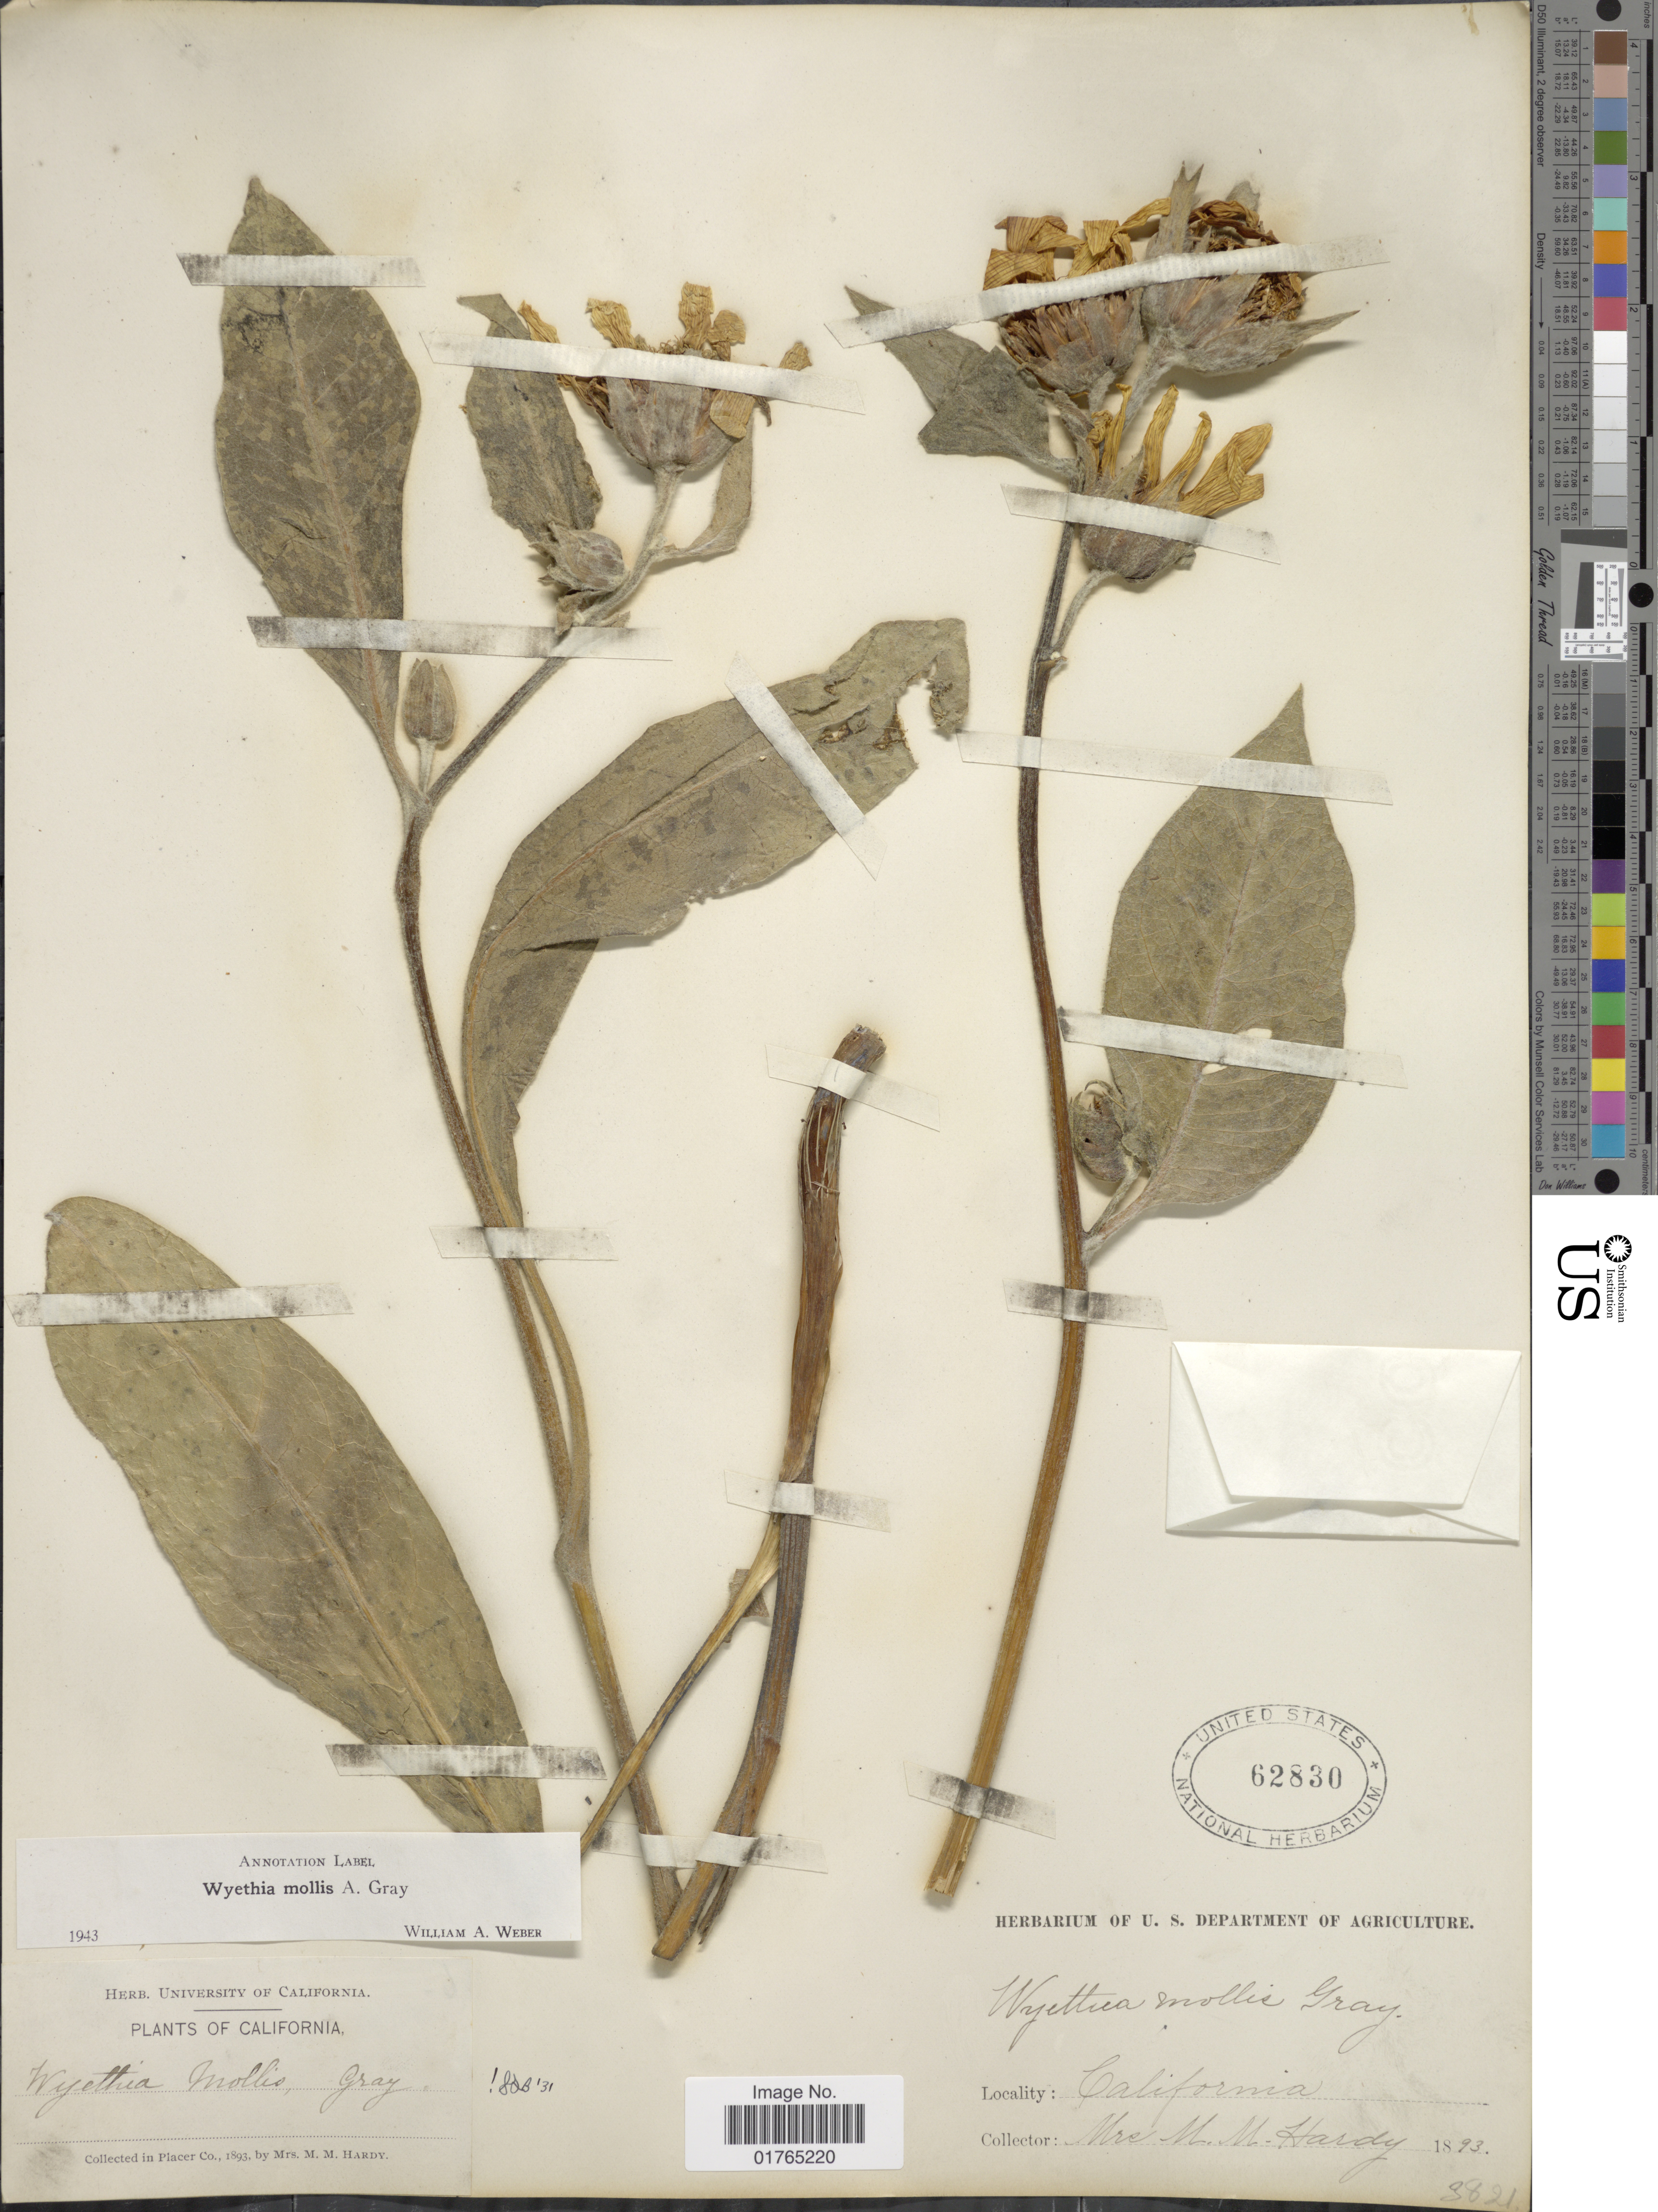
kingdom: Plantae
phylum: Tracheophyta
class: Magnoliopsida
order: Asterales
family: Asteraceae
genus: Wyethia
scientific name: Wyethia mollis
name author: A. Gray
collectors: Mrs. M. M. Hardy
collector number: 3821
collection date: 1893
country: United States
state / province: California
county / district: Placer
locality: Placer Co.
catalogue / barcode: US 62830